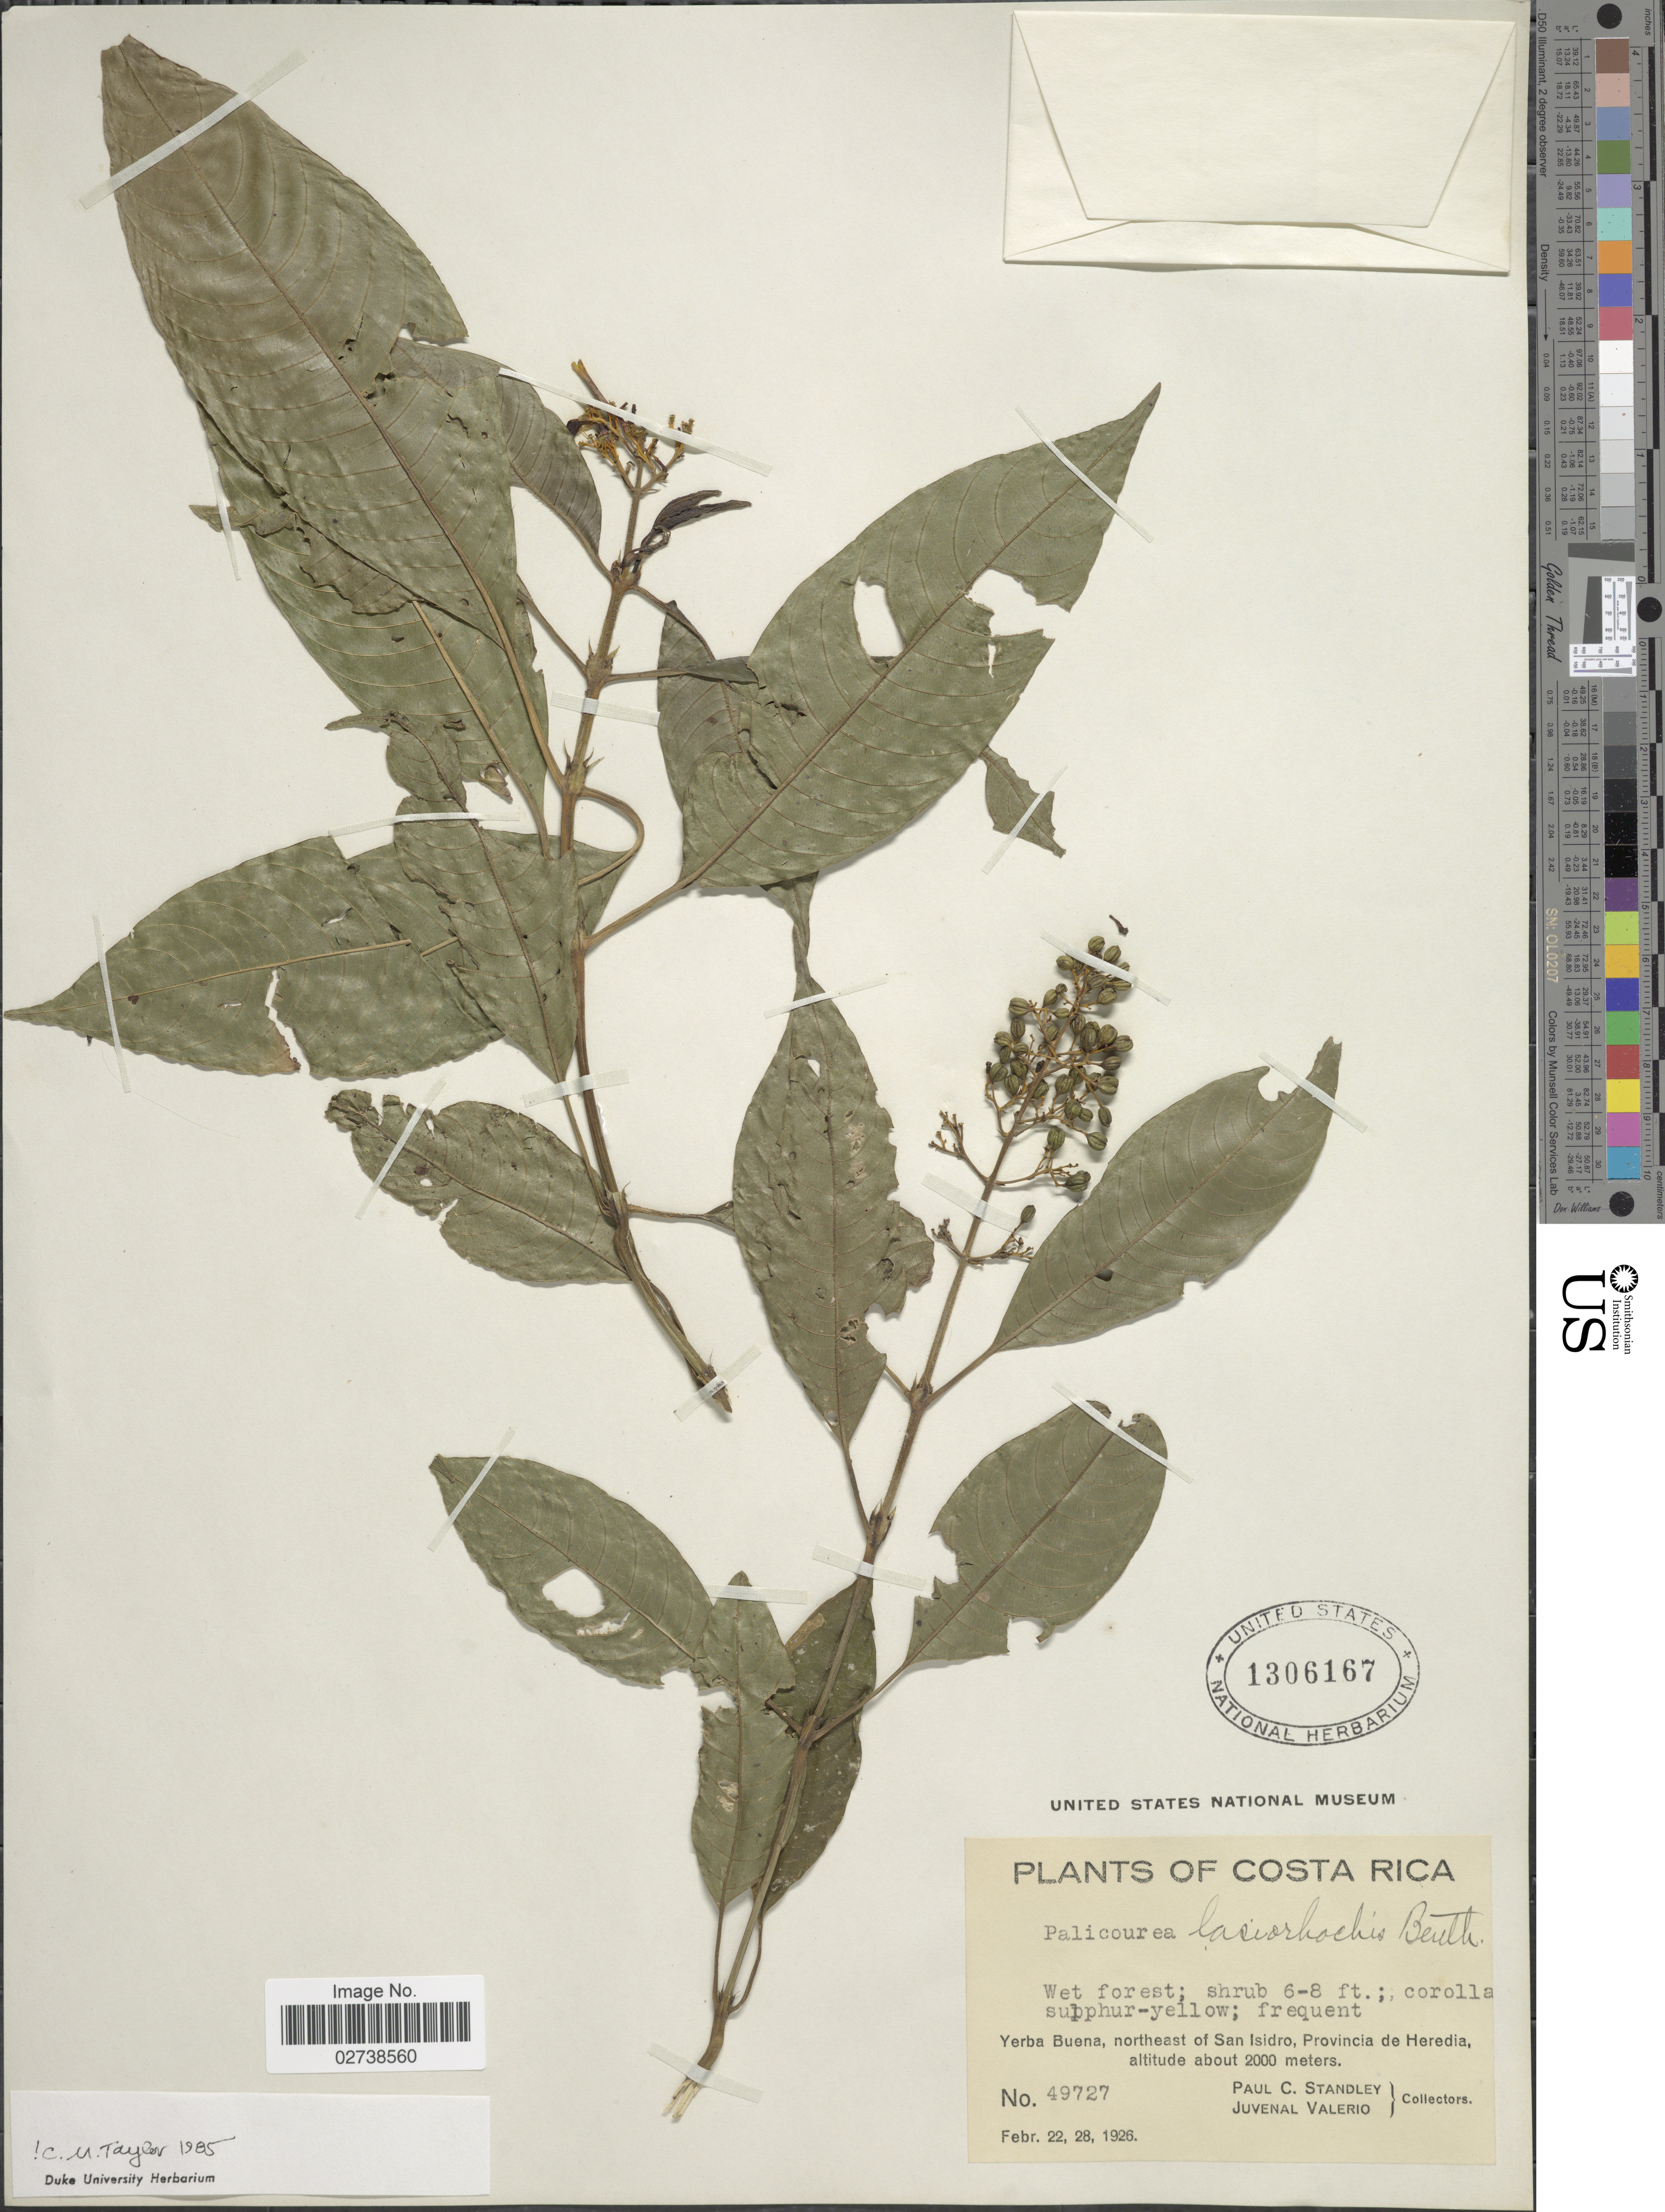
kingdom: Plantae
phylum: Tracheophyta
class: Magnoliopsida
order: Gentianales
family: Rubiaceae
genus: Palicourea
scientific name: Palicourea lasiorrhachis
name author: Oerst.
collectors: P. C. Standley & J. Valerio R.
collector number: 49727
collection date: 1926-02-22/1926-02-28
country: Costa Rica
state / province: Heredia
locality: Wet forest; Yerba Buena, northeast of San Isidro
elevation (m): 2000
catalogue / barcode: US 1306167